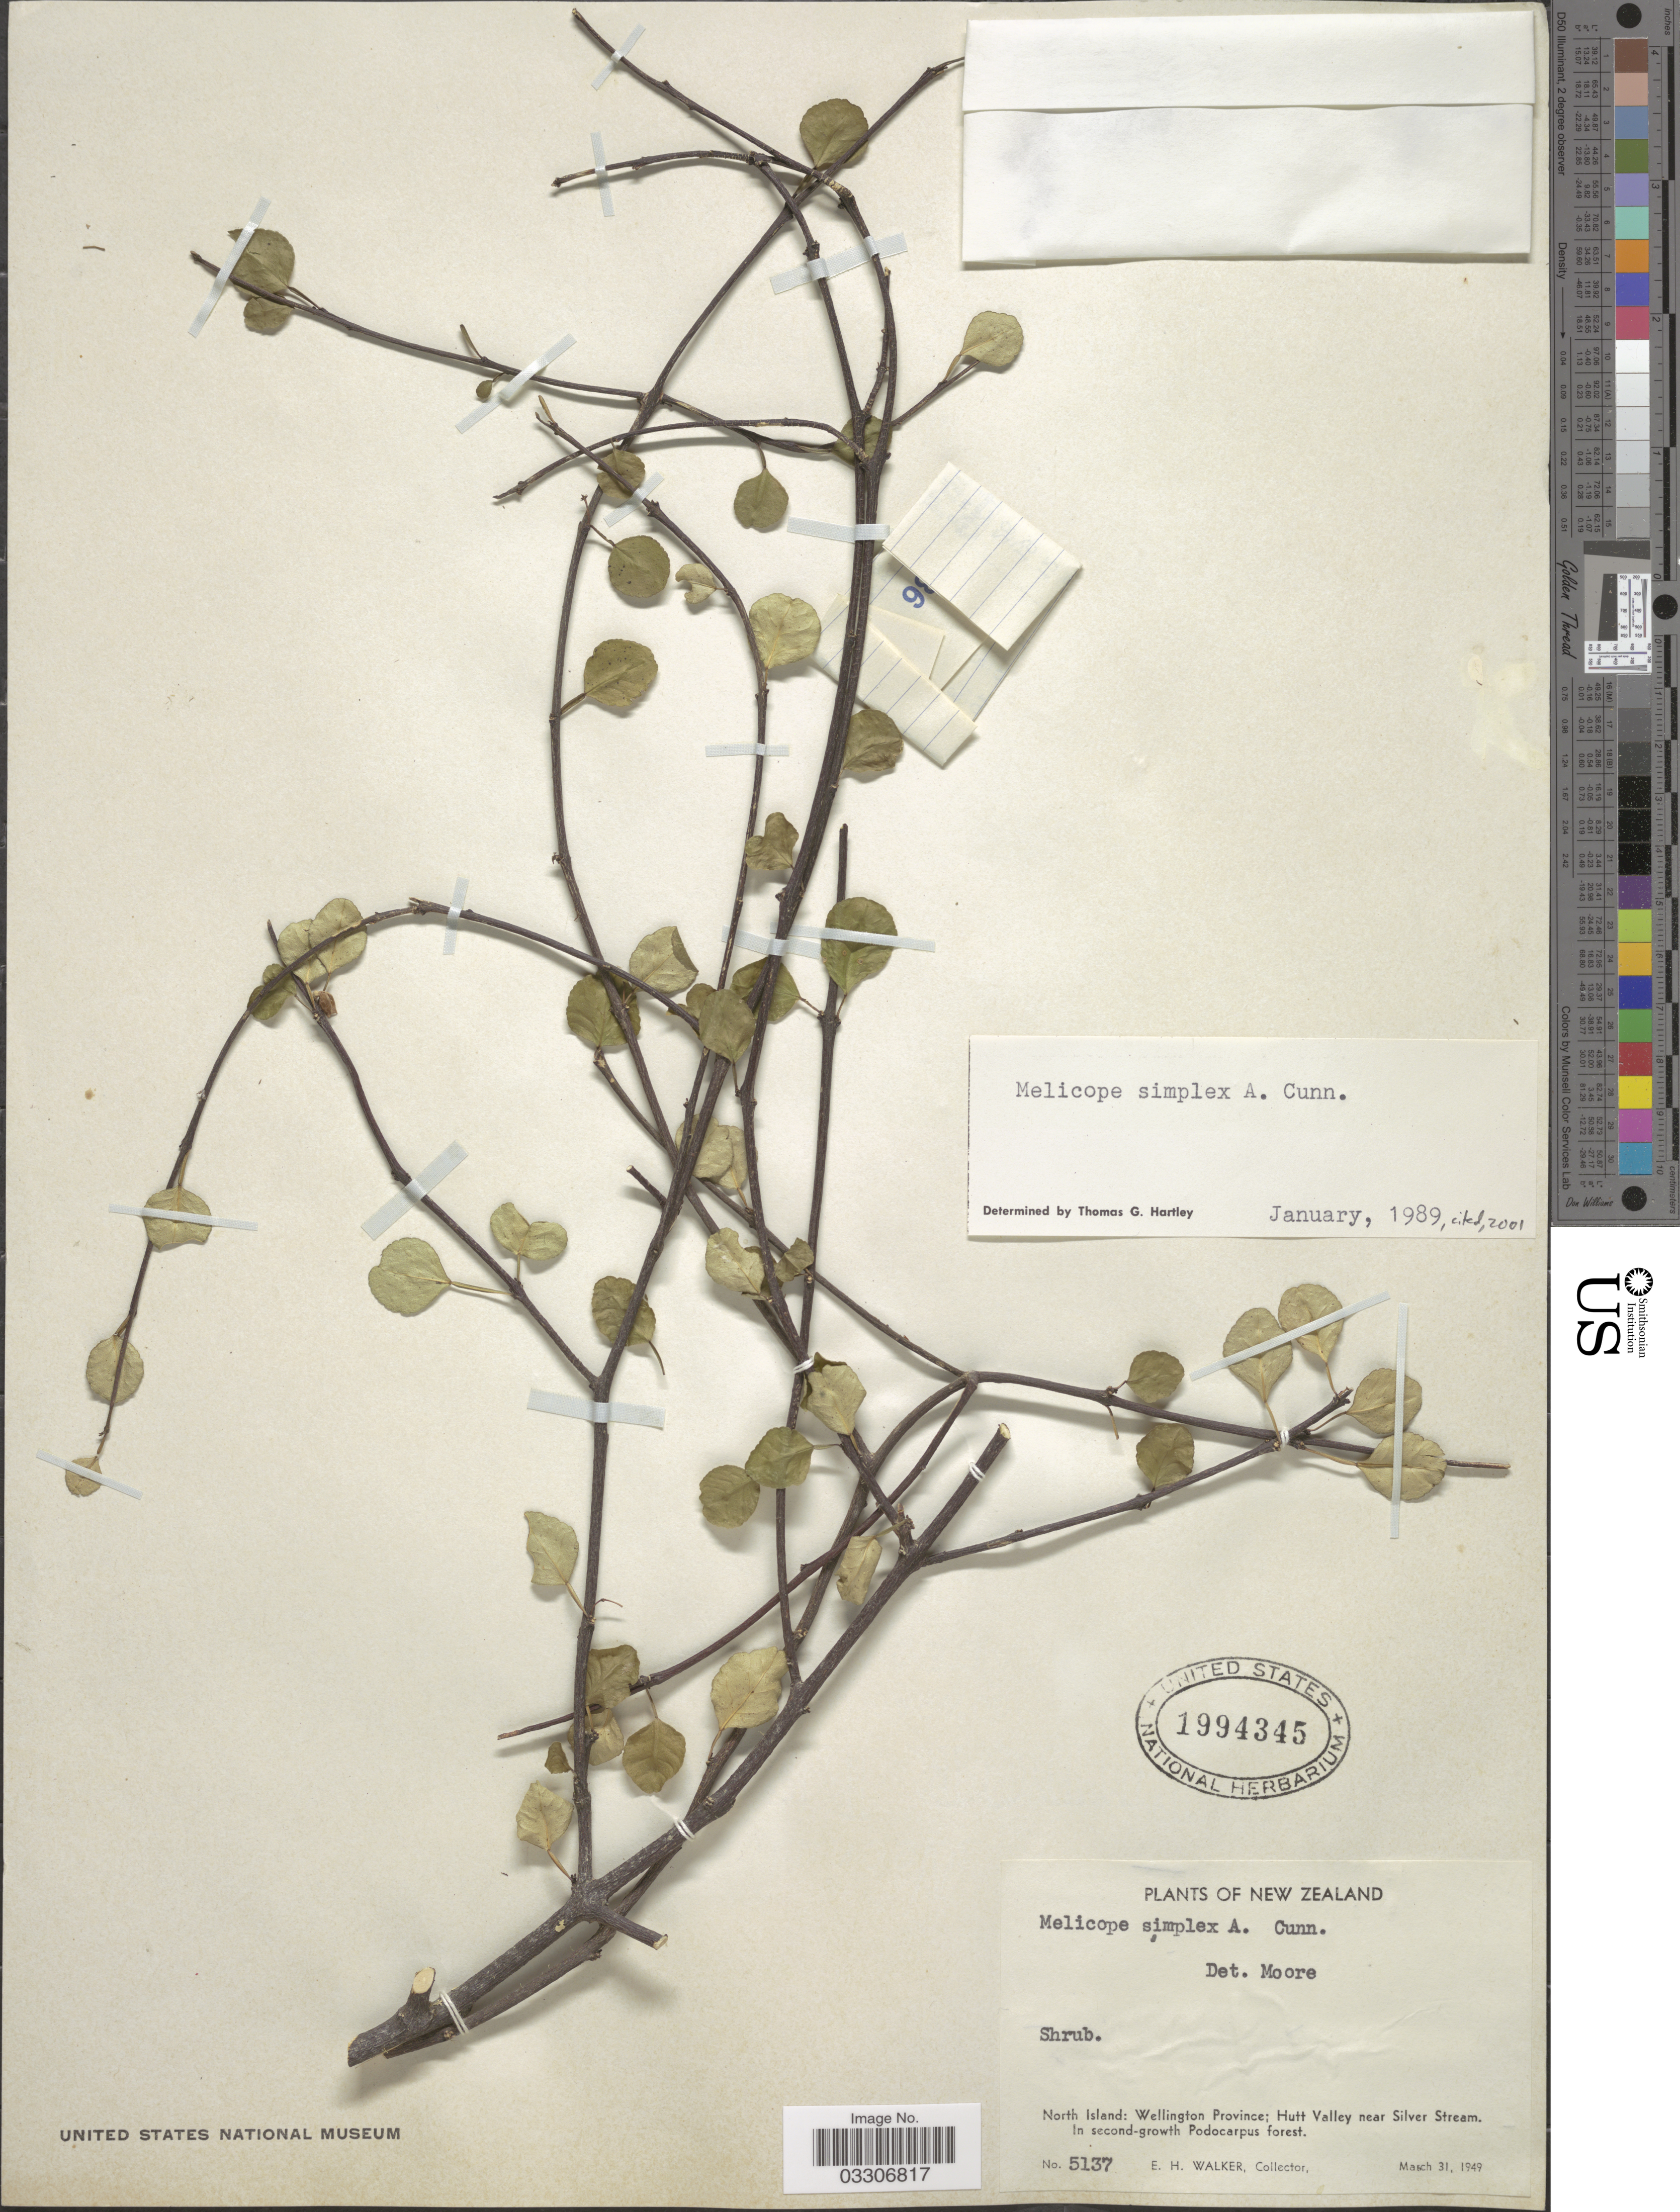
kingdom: Plantae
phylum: Tracheophyta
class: Magnoliopsida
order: Sapindales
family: Rutaceae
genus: Melicope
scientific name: Melicope simplex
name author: A. Cunn.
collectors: E. H. Walker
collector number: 5137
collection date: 1949-03-31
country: New Zealand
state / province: Wellington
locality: North Island: Wellington Province; Hutt Valley near Silver Stream.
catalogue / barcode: US 1994345